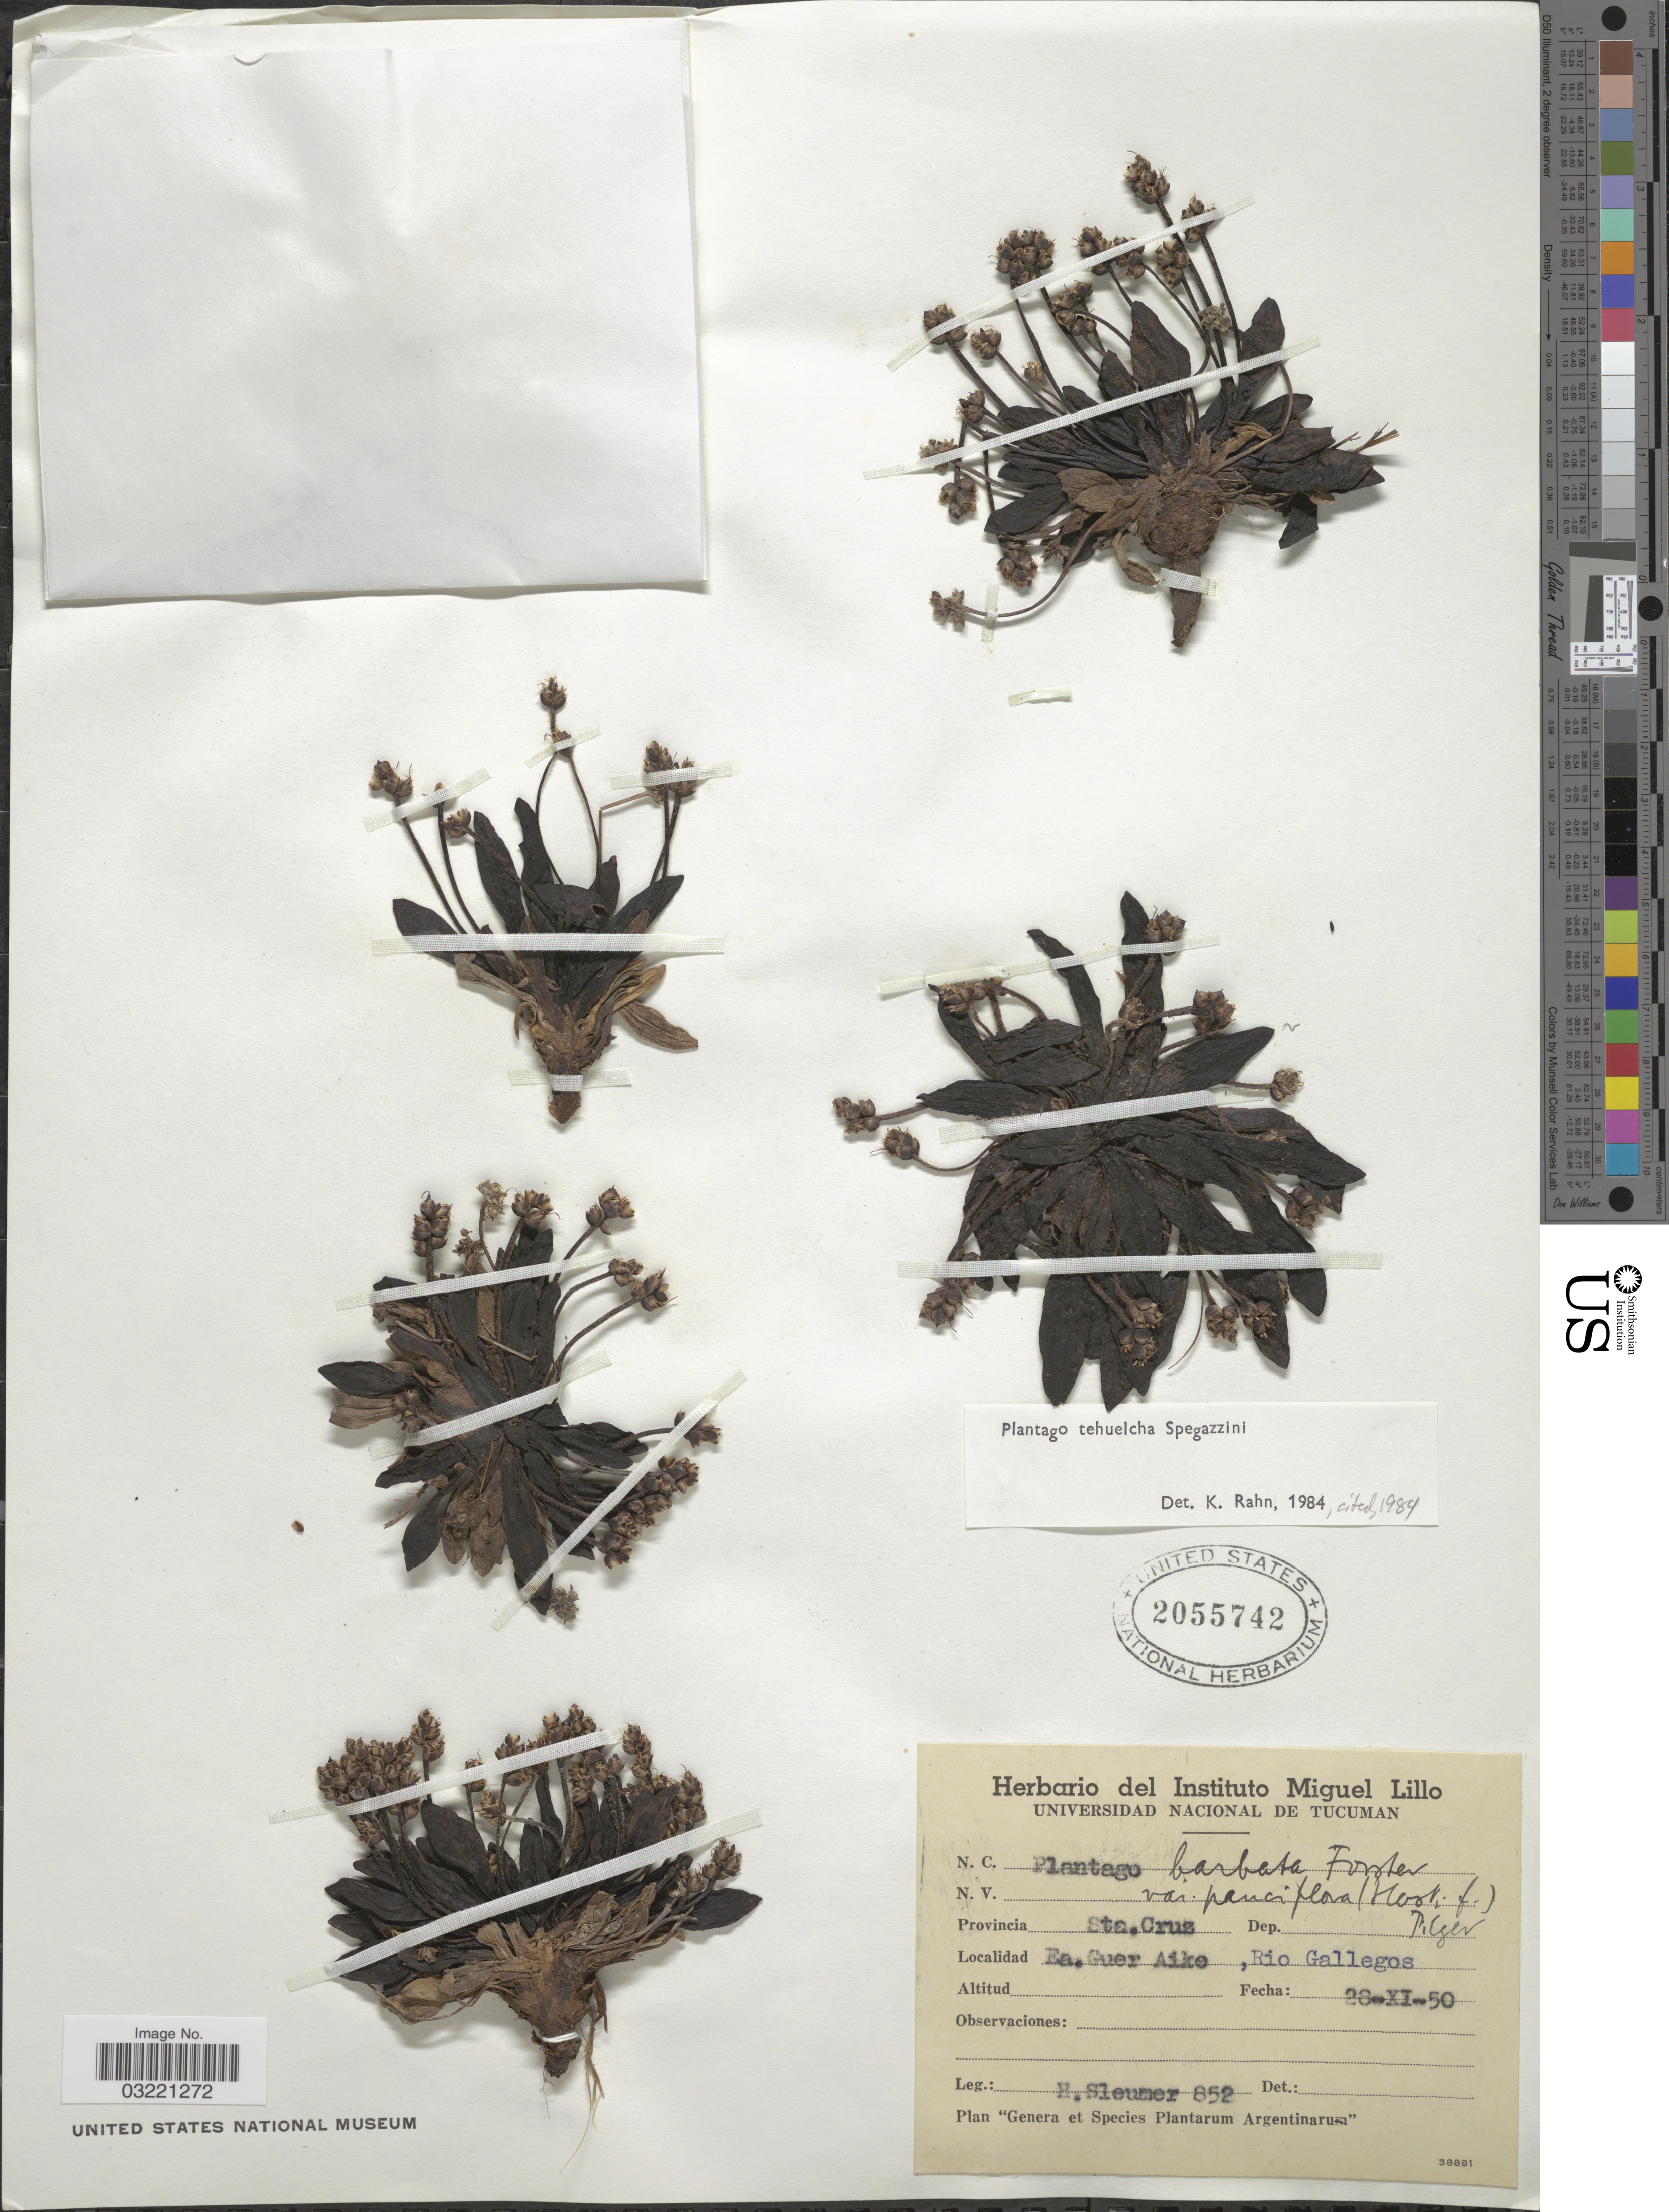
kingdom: Plantae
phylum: Tracheophyta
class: Magnoliopsida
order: Lamiales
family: Plantaginaceae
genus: Plantago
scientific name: Plantago tehuelcha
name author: Speg.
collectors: H. O. Sleumer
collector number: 852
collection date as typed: Transcribed d/m/y: 28/11/50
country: Argentina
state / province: Santa Cruz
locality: Fa. Guer Aike, Rio Gallegos.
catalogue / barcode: US 2055742